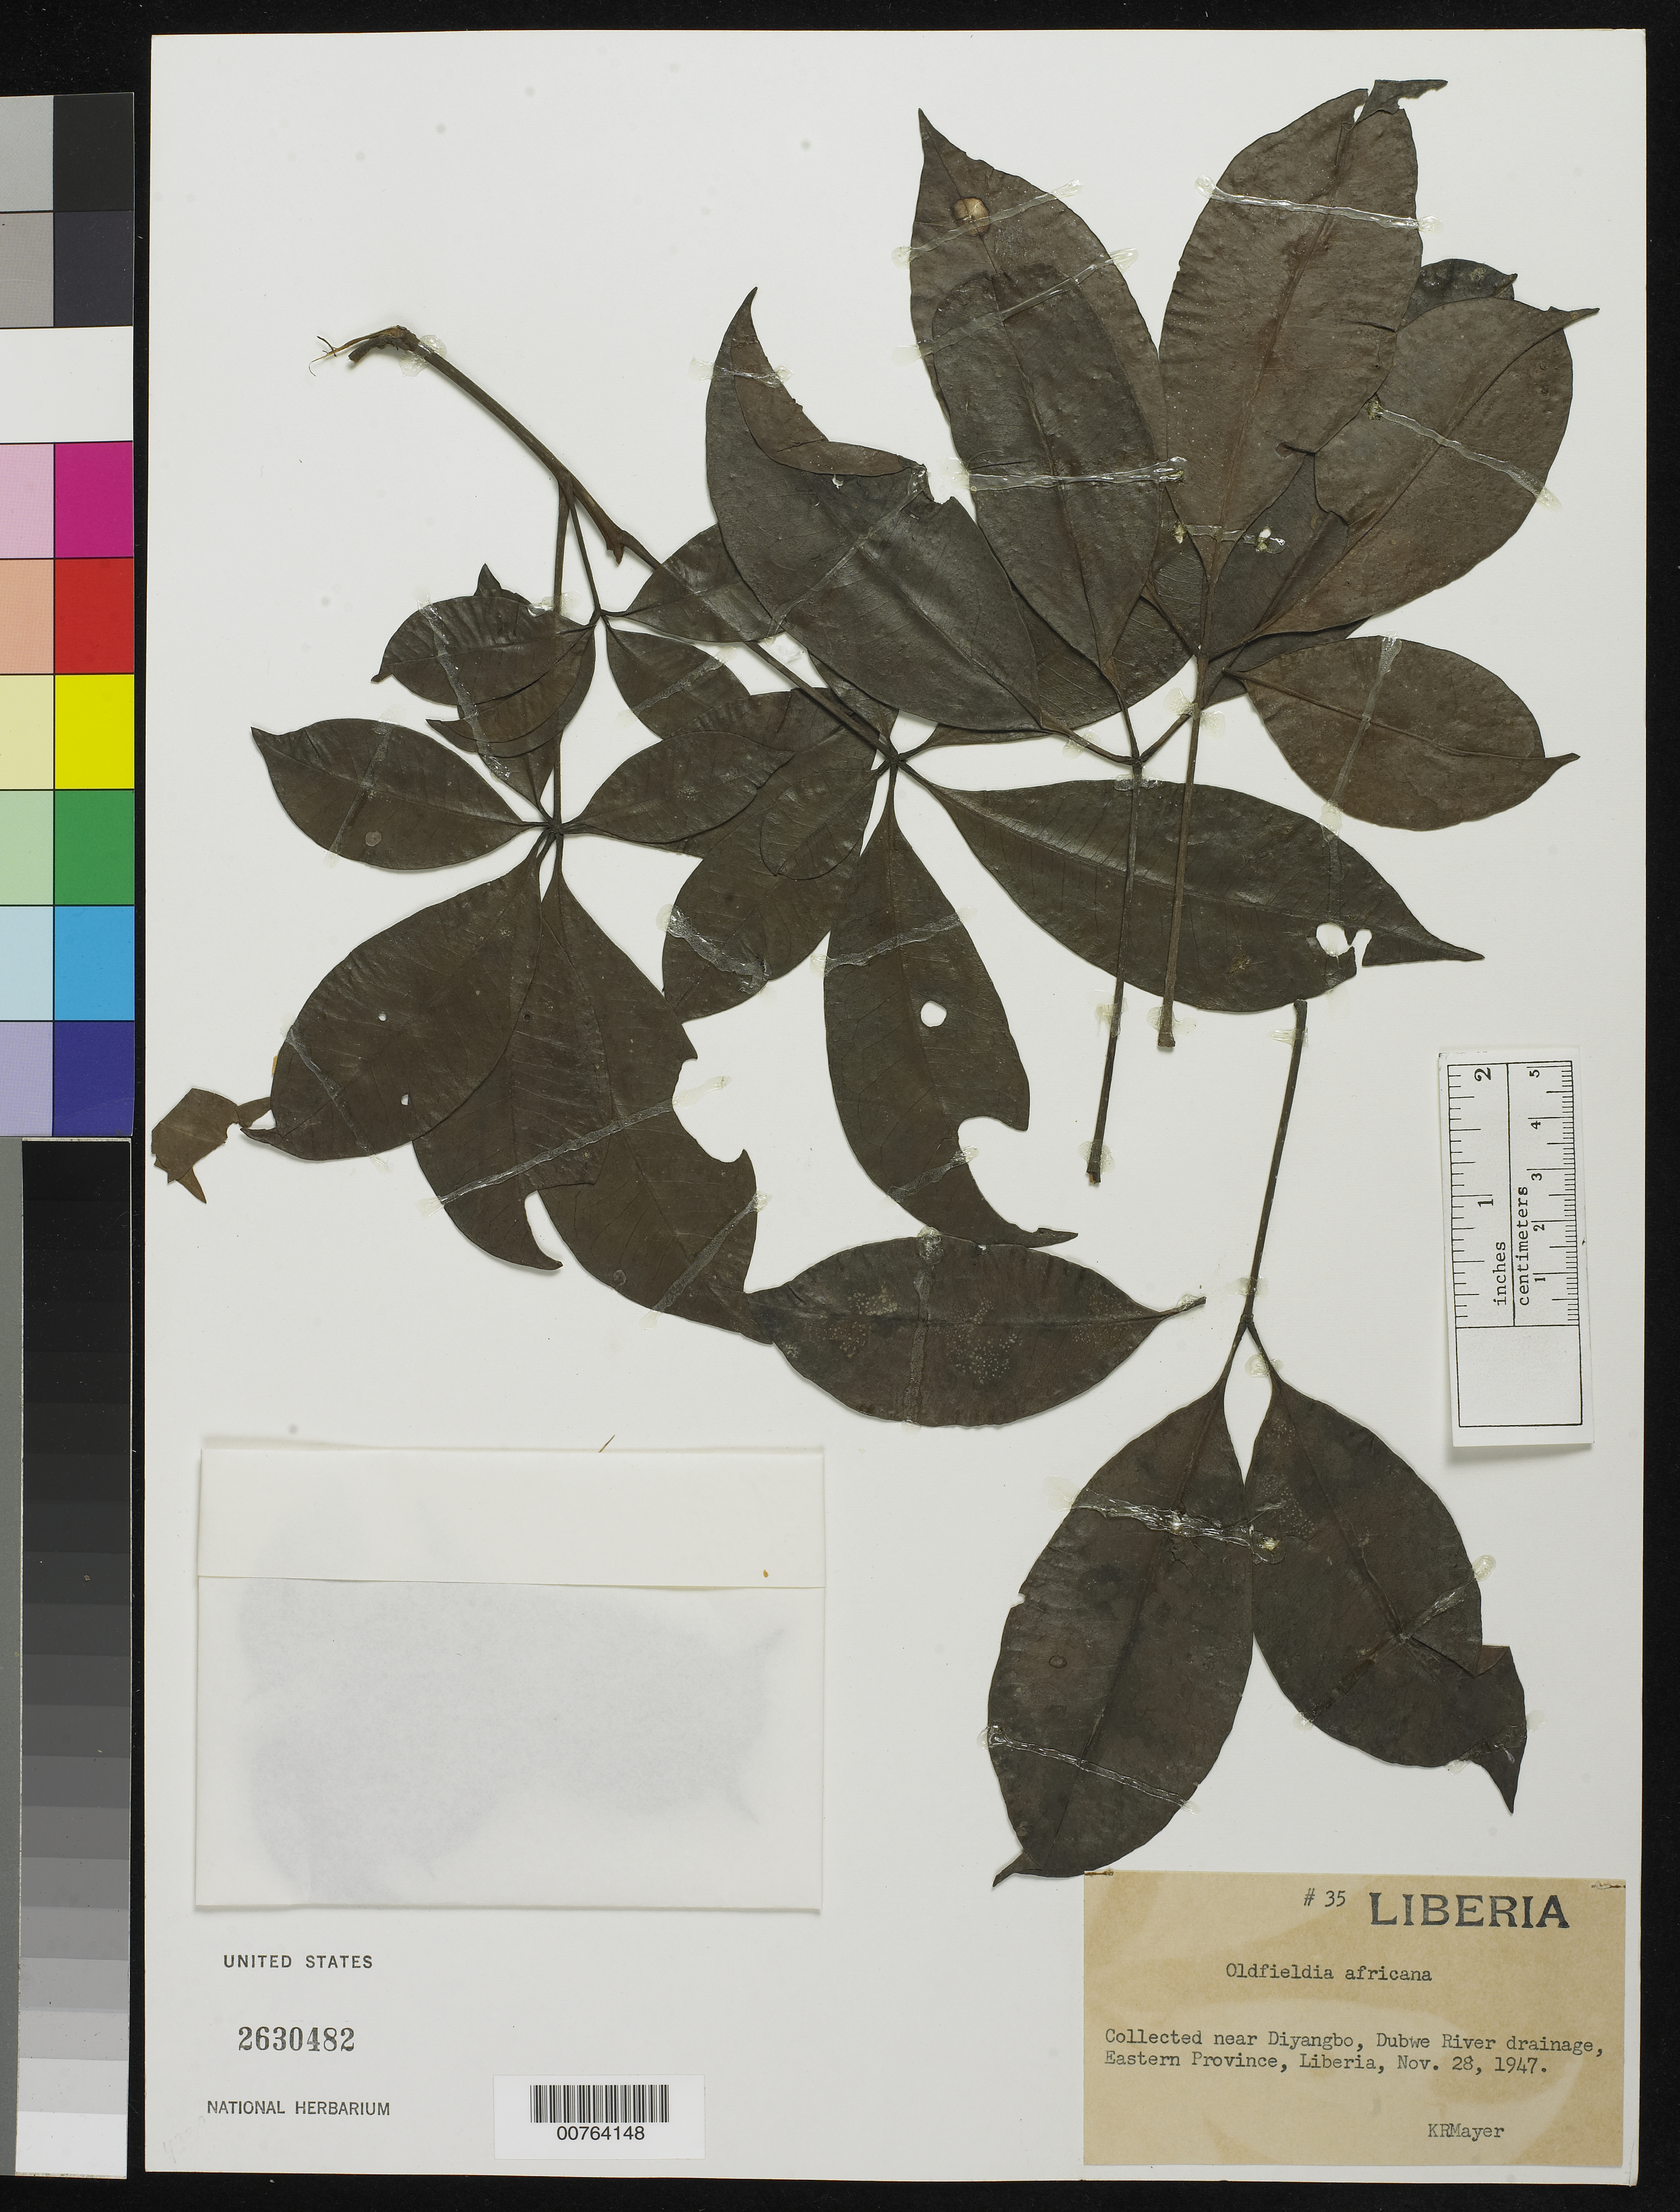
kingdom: Plantae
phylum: Tracheophyta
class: Magnoliopsida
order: Malpighiales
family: Picrodendraceae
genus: Oldfieldia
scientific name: Oldfieldia africana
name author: Benth. & Hook. f.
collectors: K. R. Mayer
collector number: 35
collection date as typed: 28 Nov 1947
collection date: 1947-11-28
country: Liberia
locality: Eastern Province: Dubwe River drainage, Diyangbo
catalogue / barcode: US 2630482